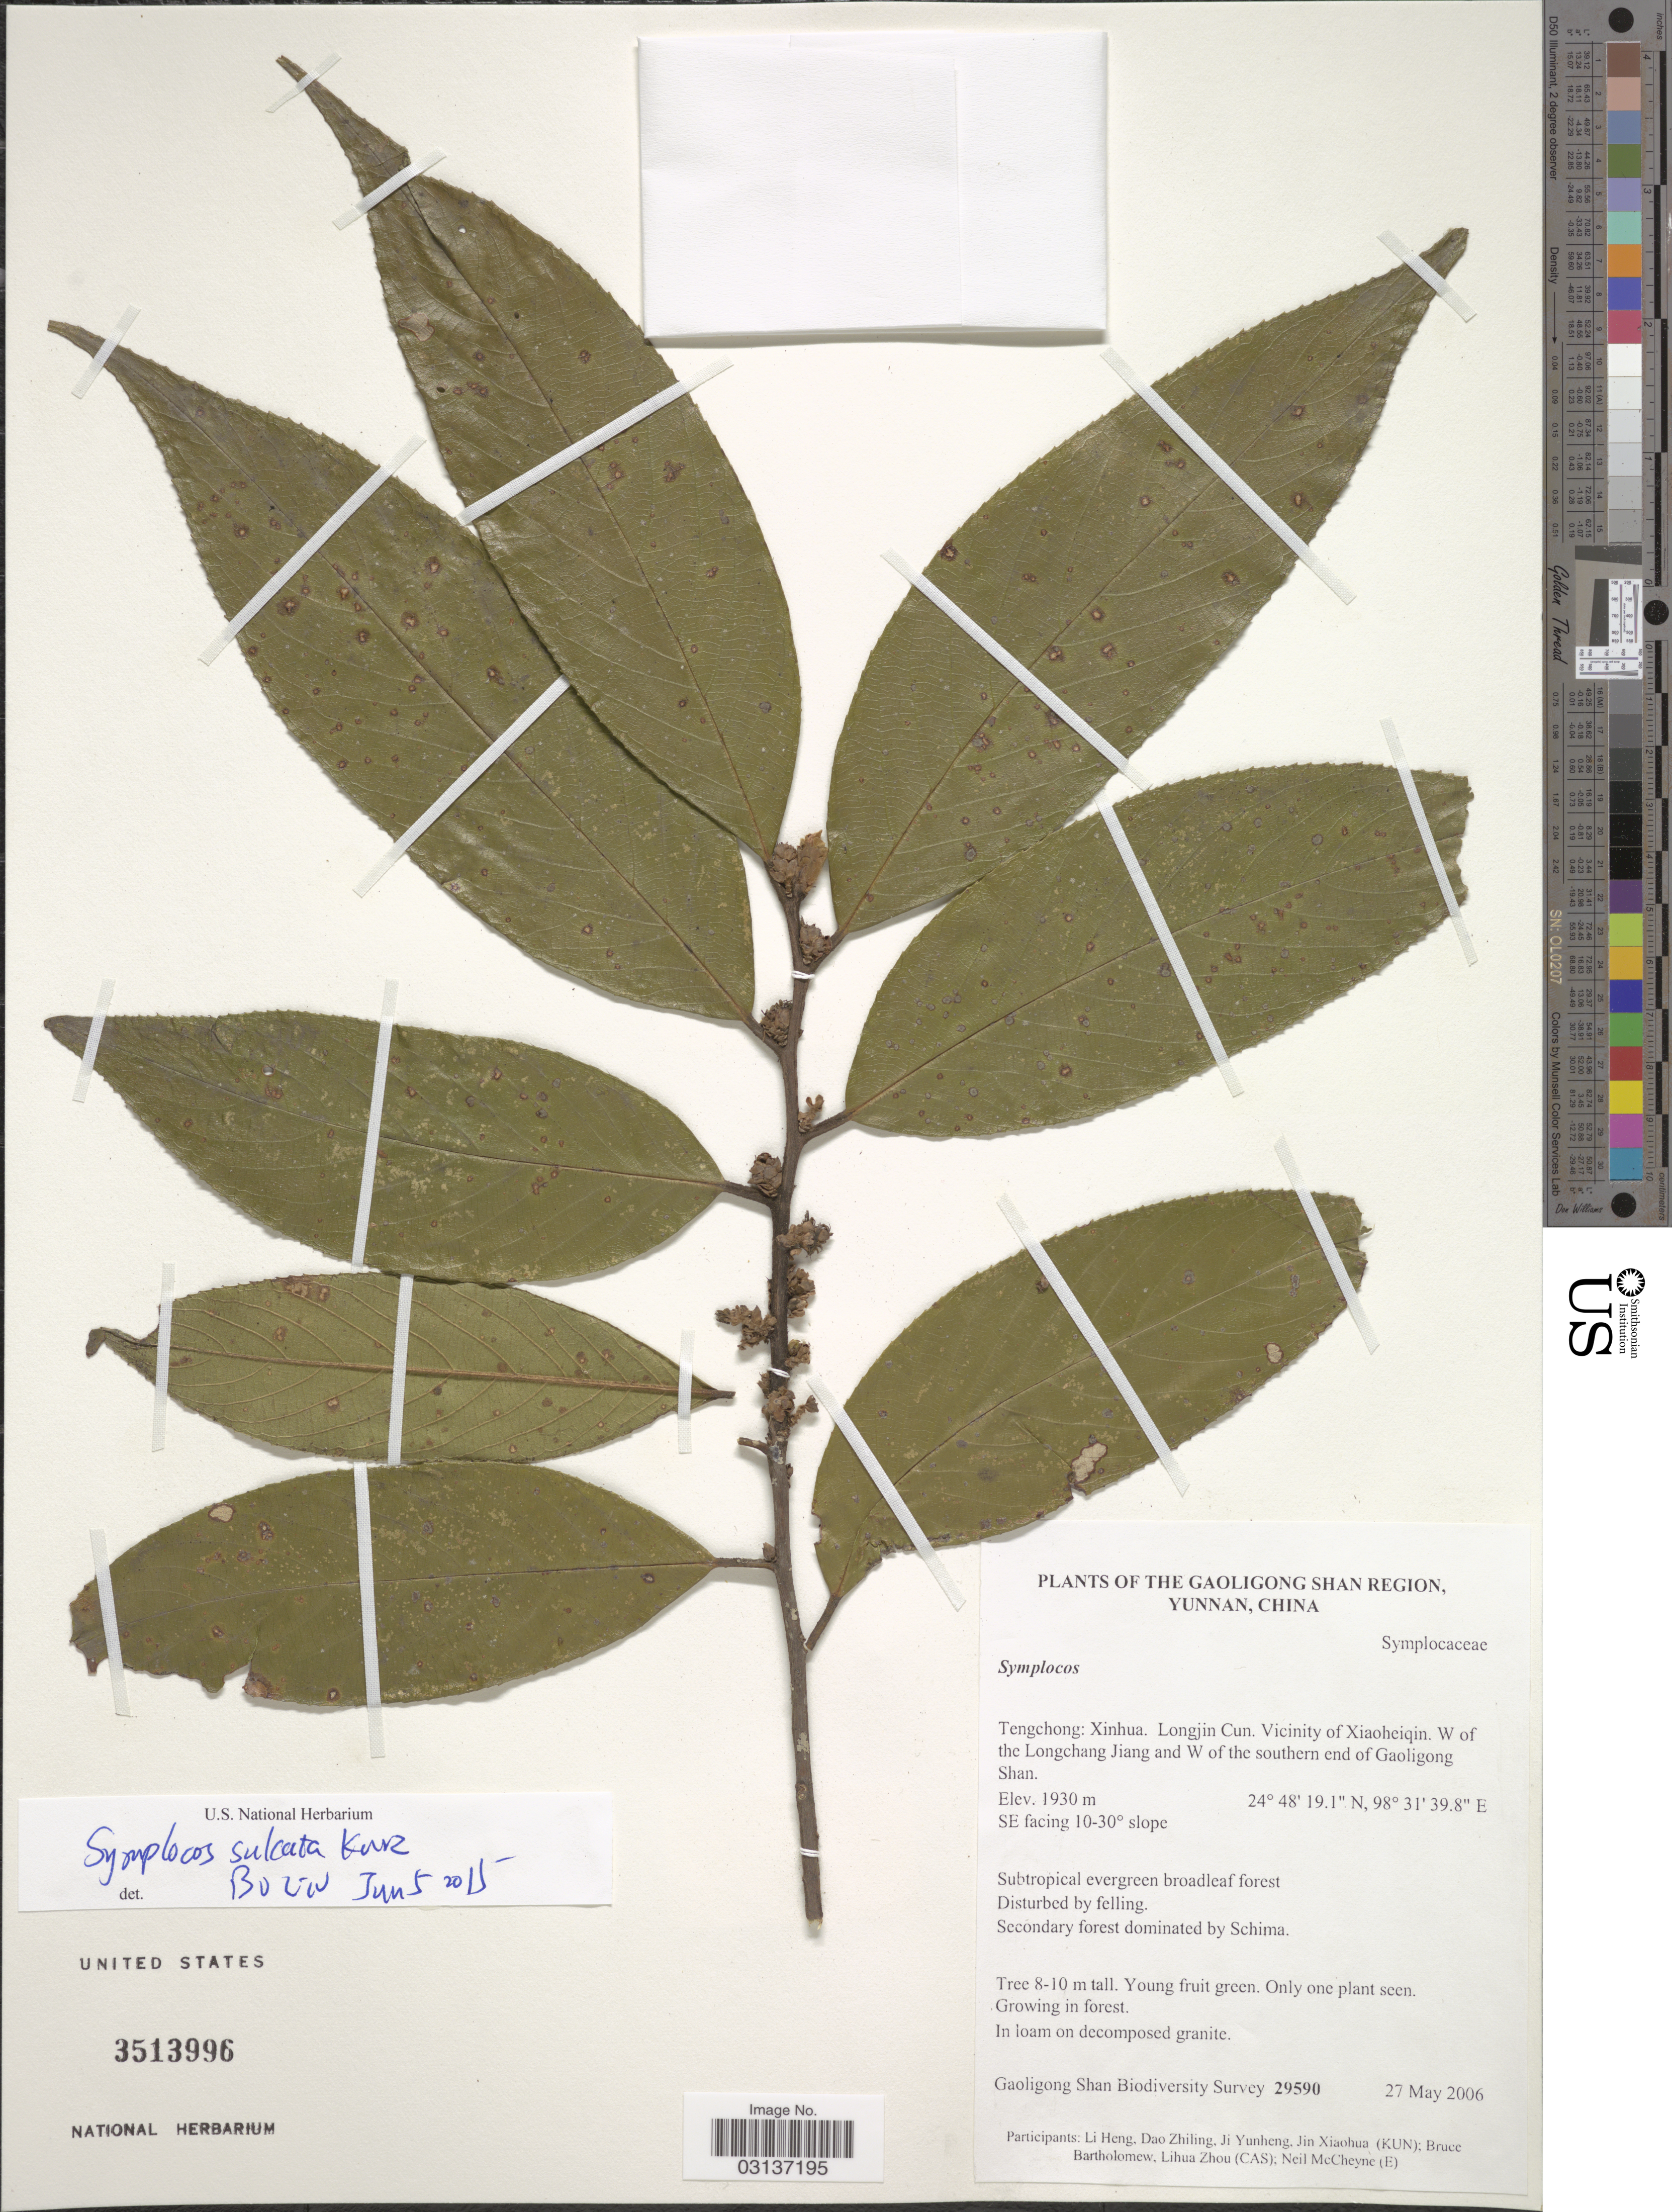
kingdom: Plantae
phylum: Tracheophyta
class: Magnoliopsida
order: Ericales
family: Symplocaceae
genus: Symplocos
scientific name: Symplocos sulcata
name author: Kurz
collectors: Gaoligong Shan Biodiversity Survey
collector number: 29590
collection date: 2006-05-27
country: China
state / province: Yunnan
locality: The Gaoligong Shan Region. Tengchong: Xinhua. Longjin Cun. Vicinity of Xiaoheiqin. W of the Longchang Jiang and W of the southern end of Gaoligong Shan. SE facing 10-30° slope.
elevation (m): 1930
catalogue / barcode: US 3513996